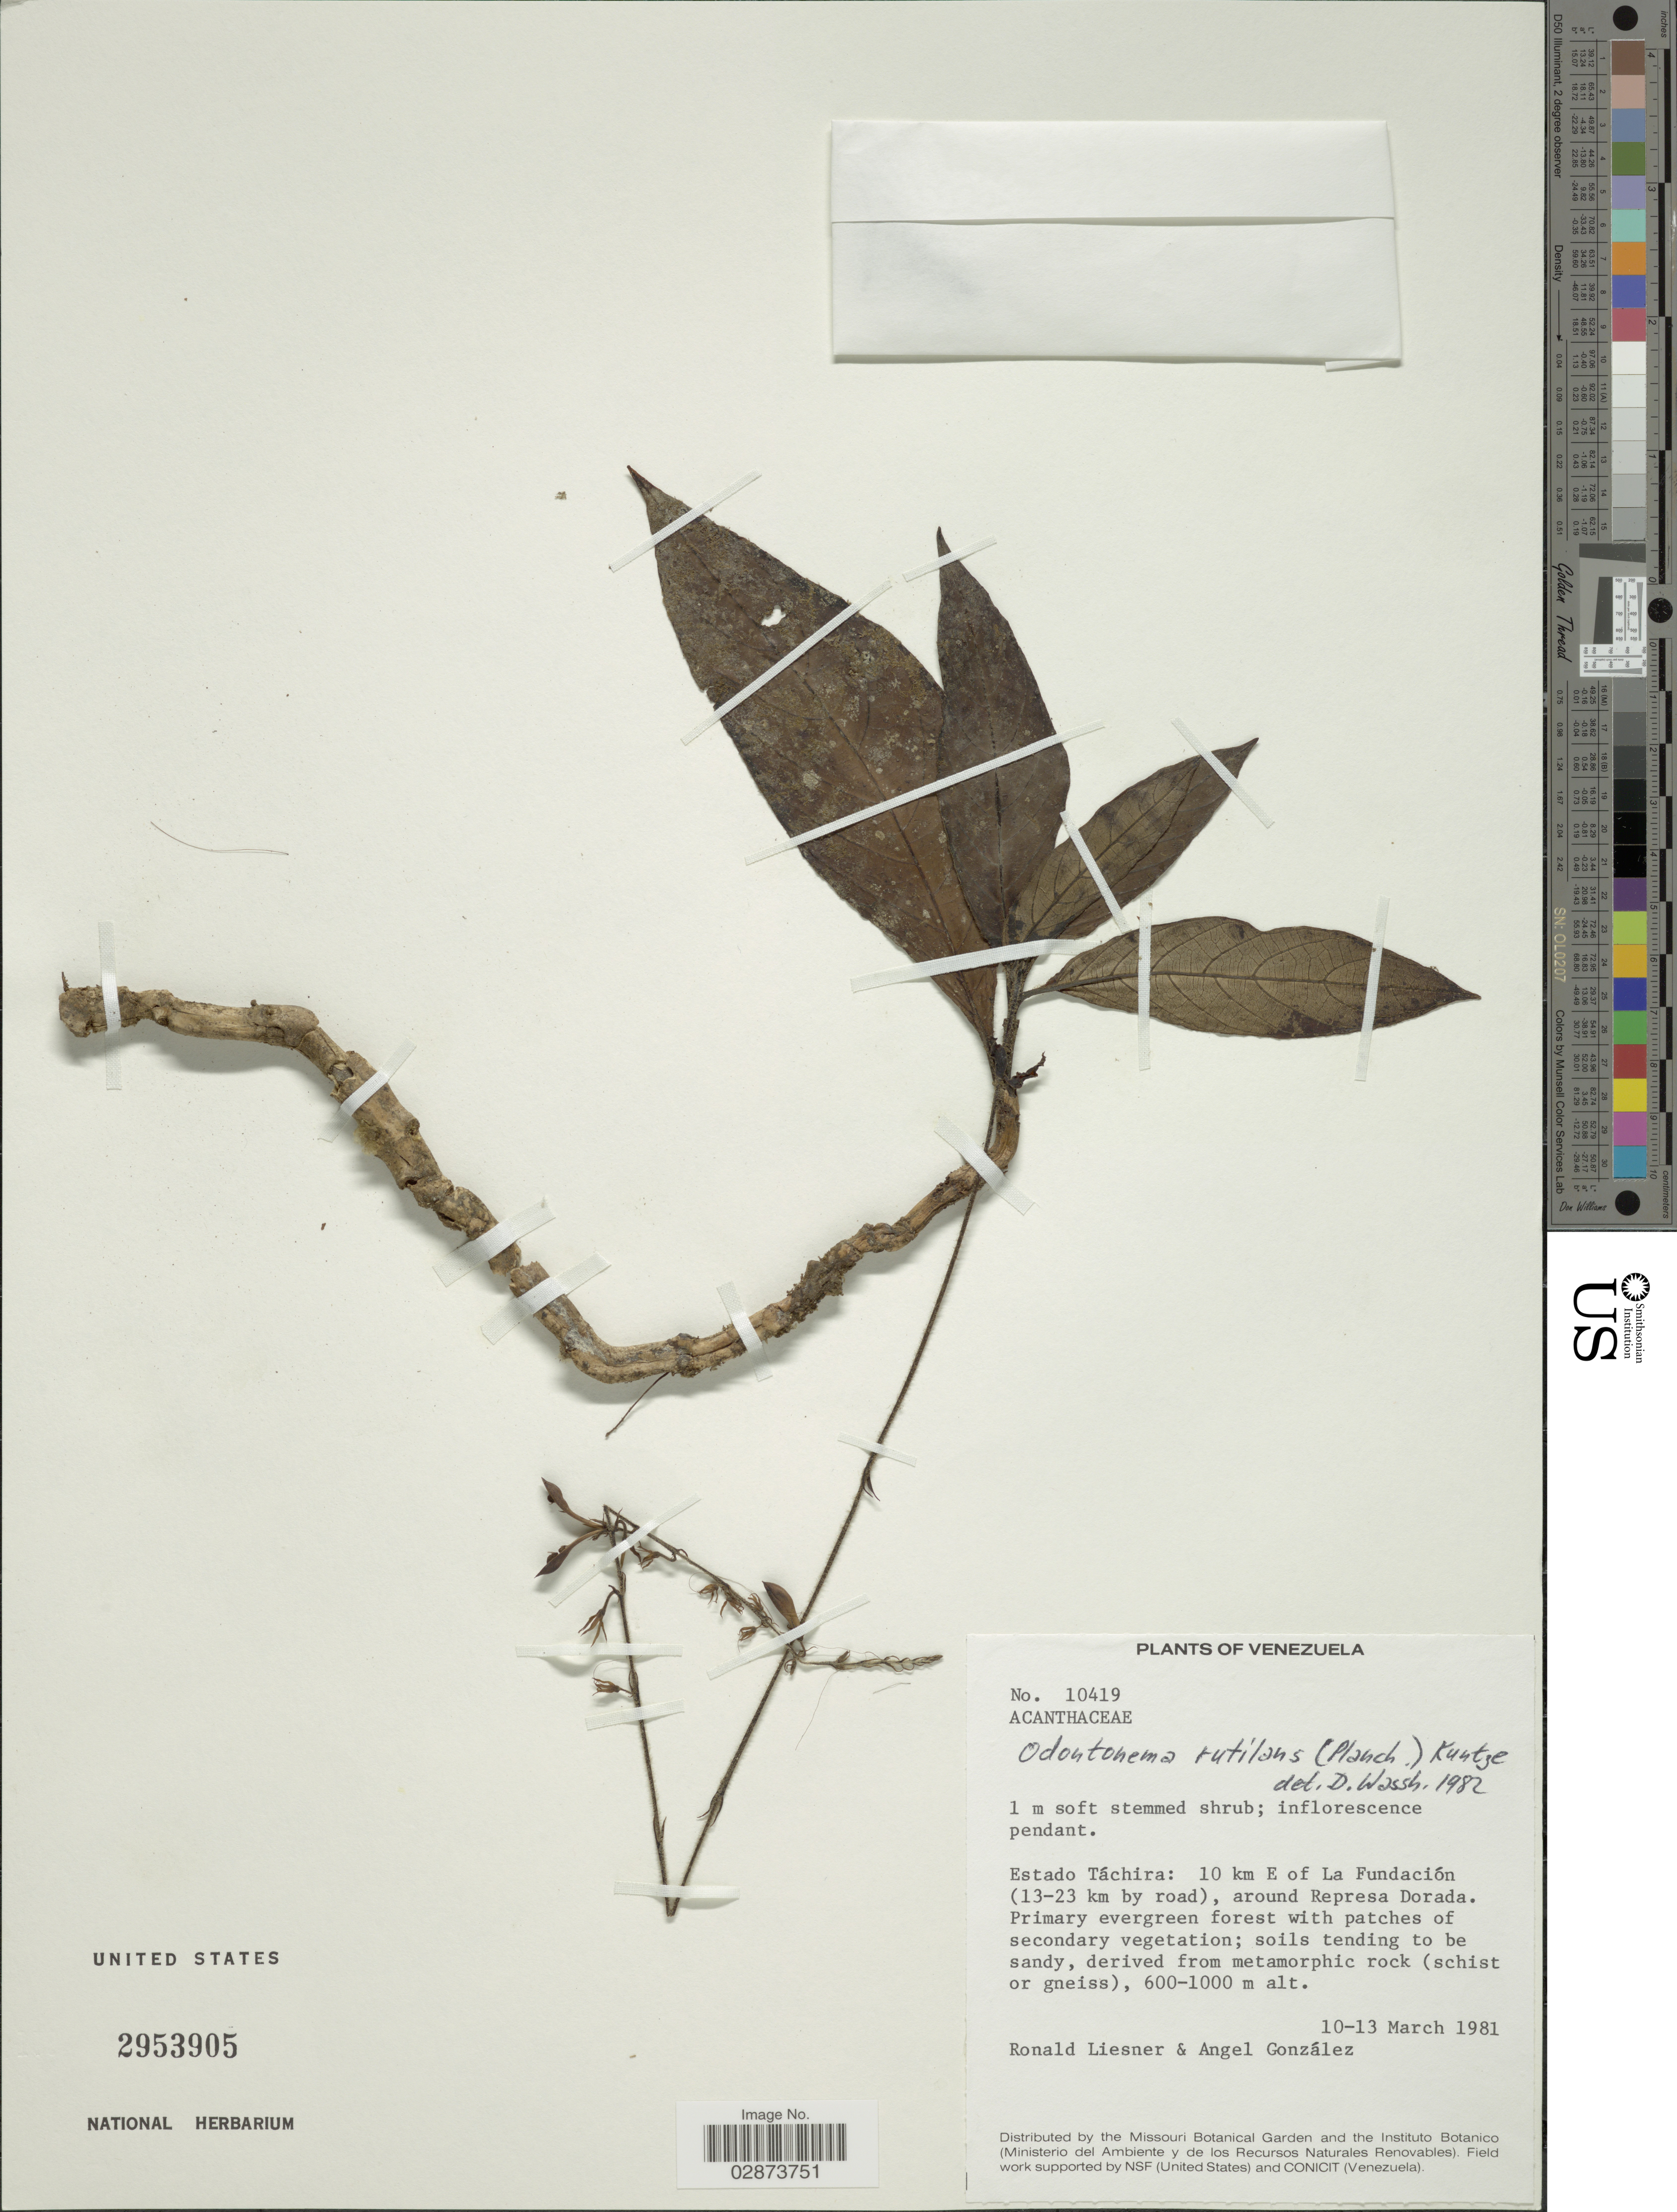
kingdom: Plantae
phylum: Tracheophyta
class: Magnoliopsida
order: Lamiales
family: Acanthaceae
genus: Odontonema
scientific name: Odontonema rutilans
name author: Kuntze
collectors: R. L. Liesner & A. C. González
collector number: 10419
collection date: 1981-03-10/1981-03-13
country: Venezuela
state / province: Tachira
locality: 10 km E of La Fundación (13-23 km by road), around Represa Dorada.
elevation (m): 600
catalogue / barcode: US 2953905